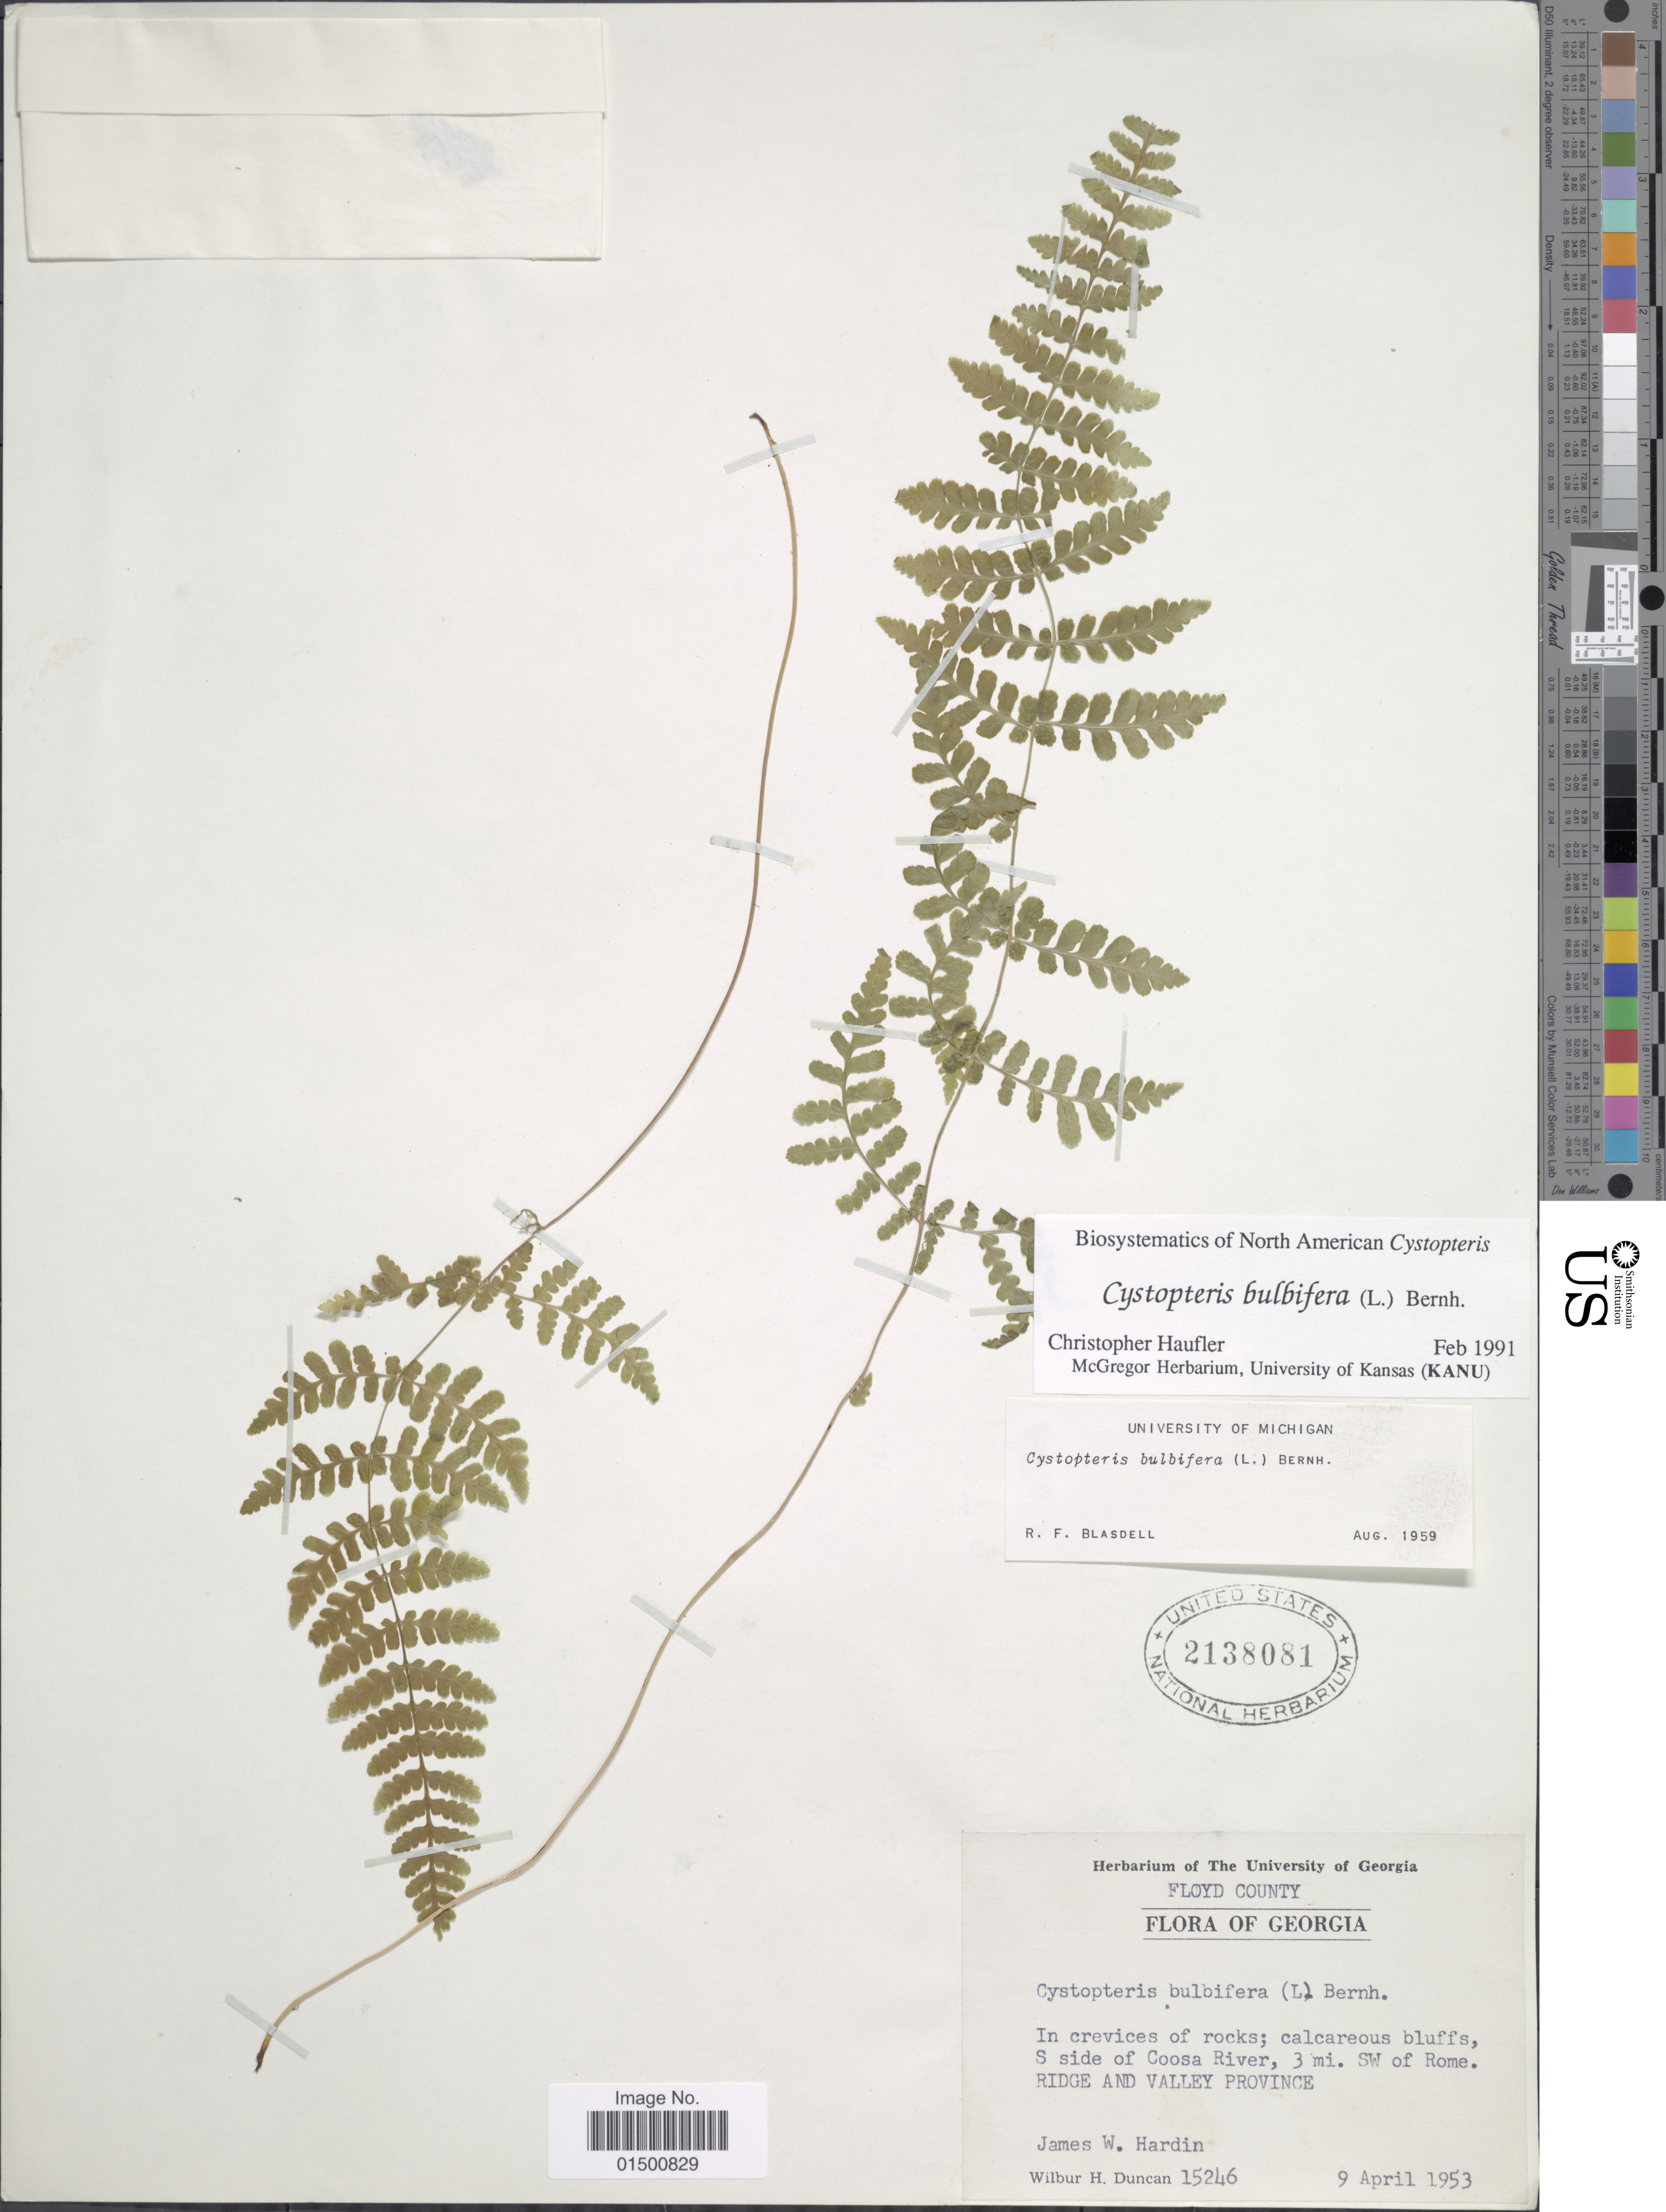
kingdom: Plantae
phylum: Tracheophyta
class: Polypodiopsida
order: Polypodiales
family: Cystopteridaceae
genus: Cystopteris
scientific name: Cystopteris bulbifera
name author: (L.) Bernh.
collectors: J. W. Hardin & W. H. Duncan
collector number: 15246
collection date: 1953-04-09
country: United States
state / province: Georgia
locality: Floyd County, S. side of Coosa River, 3 mi. SW of Rome, Ridge and Valley Province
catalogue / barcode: US 2138081